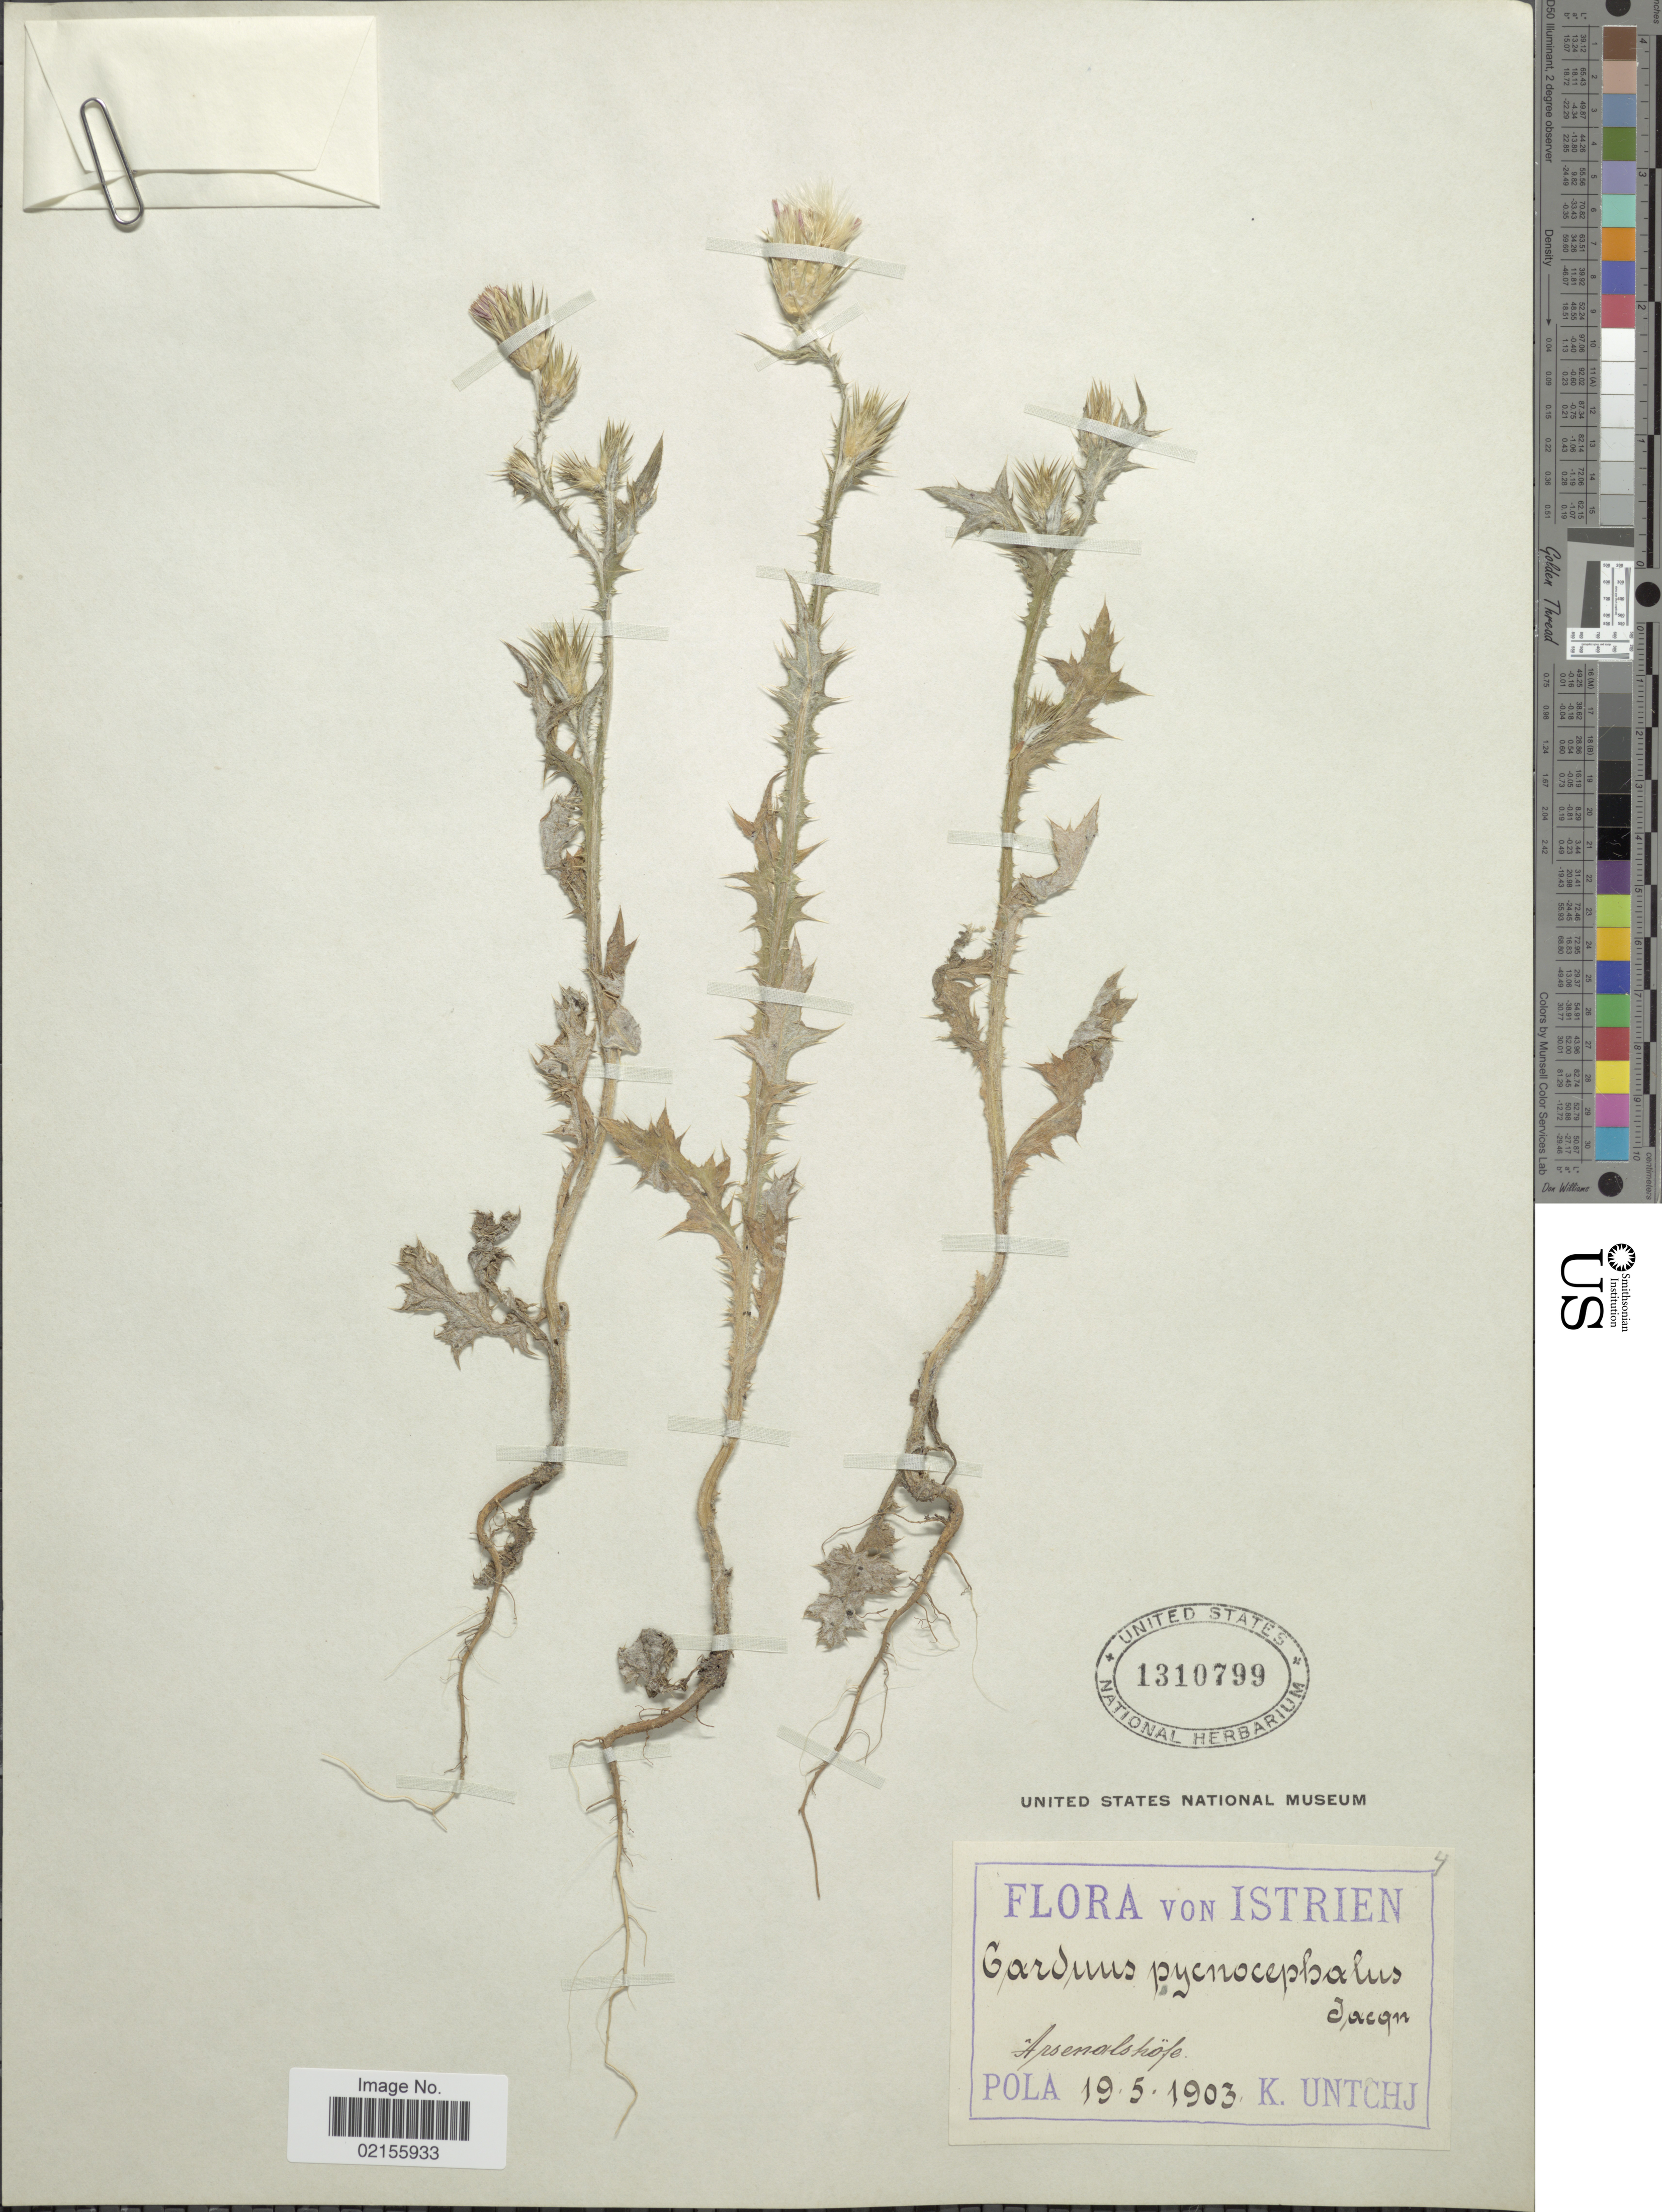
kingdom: Plantae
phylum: Tracheophyta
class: Magnoliopsida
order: Asterales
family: Asteraceae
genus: Carduus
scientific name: Carduus pycnocephalus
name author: L.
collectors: K. Untchj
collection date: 1903-05-19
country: Croatia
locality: Istrien, Pola, Arsenalshöfe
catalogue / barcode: US 1310799